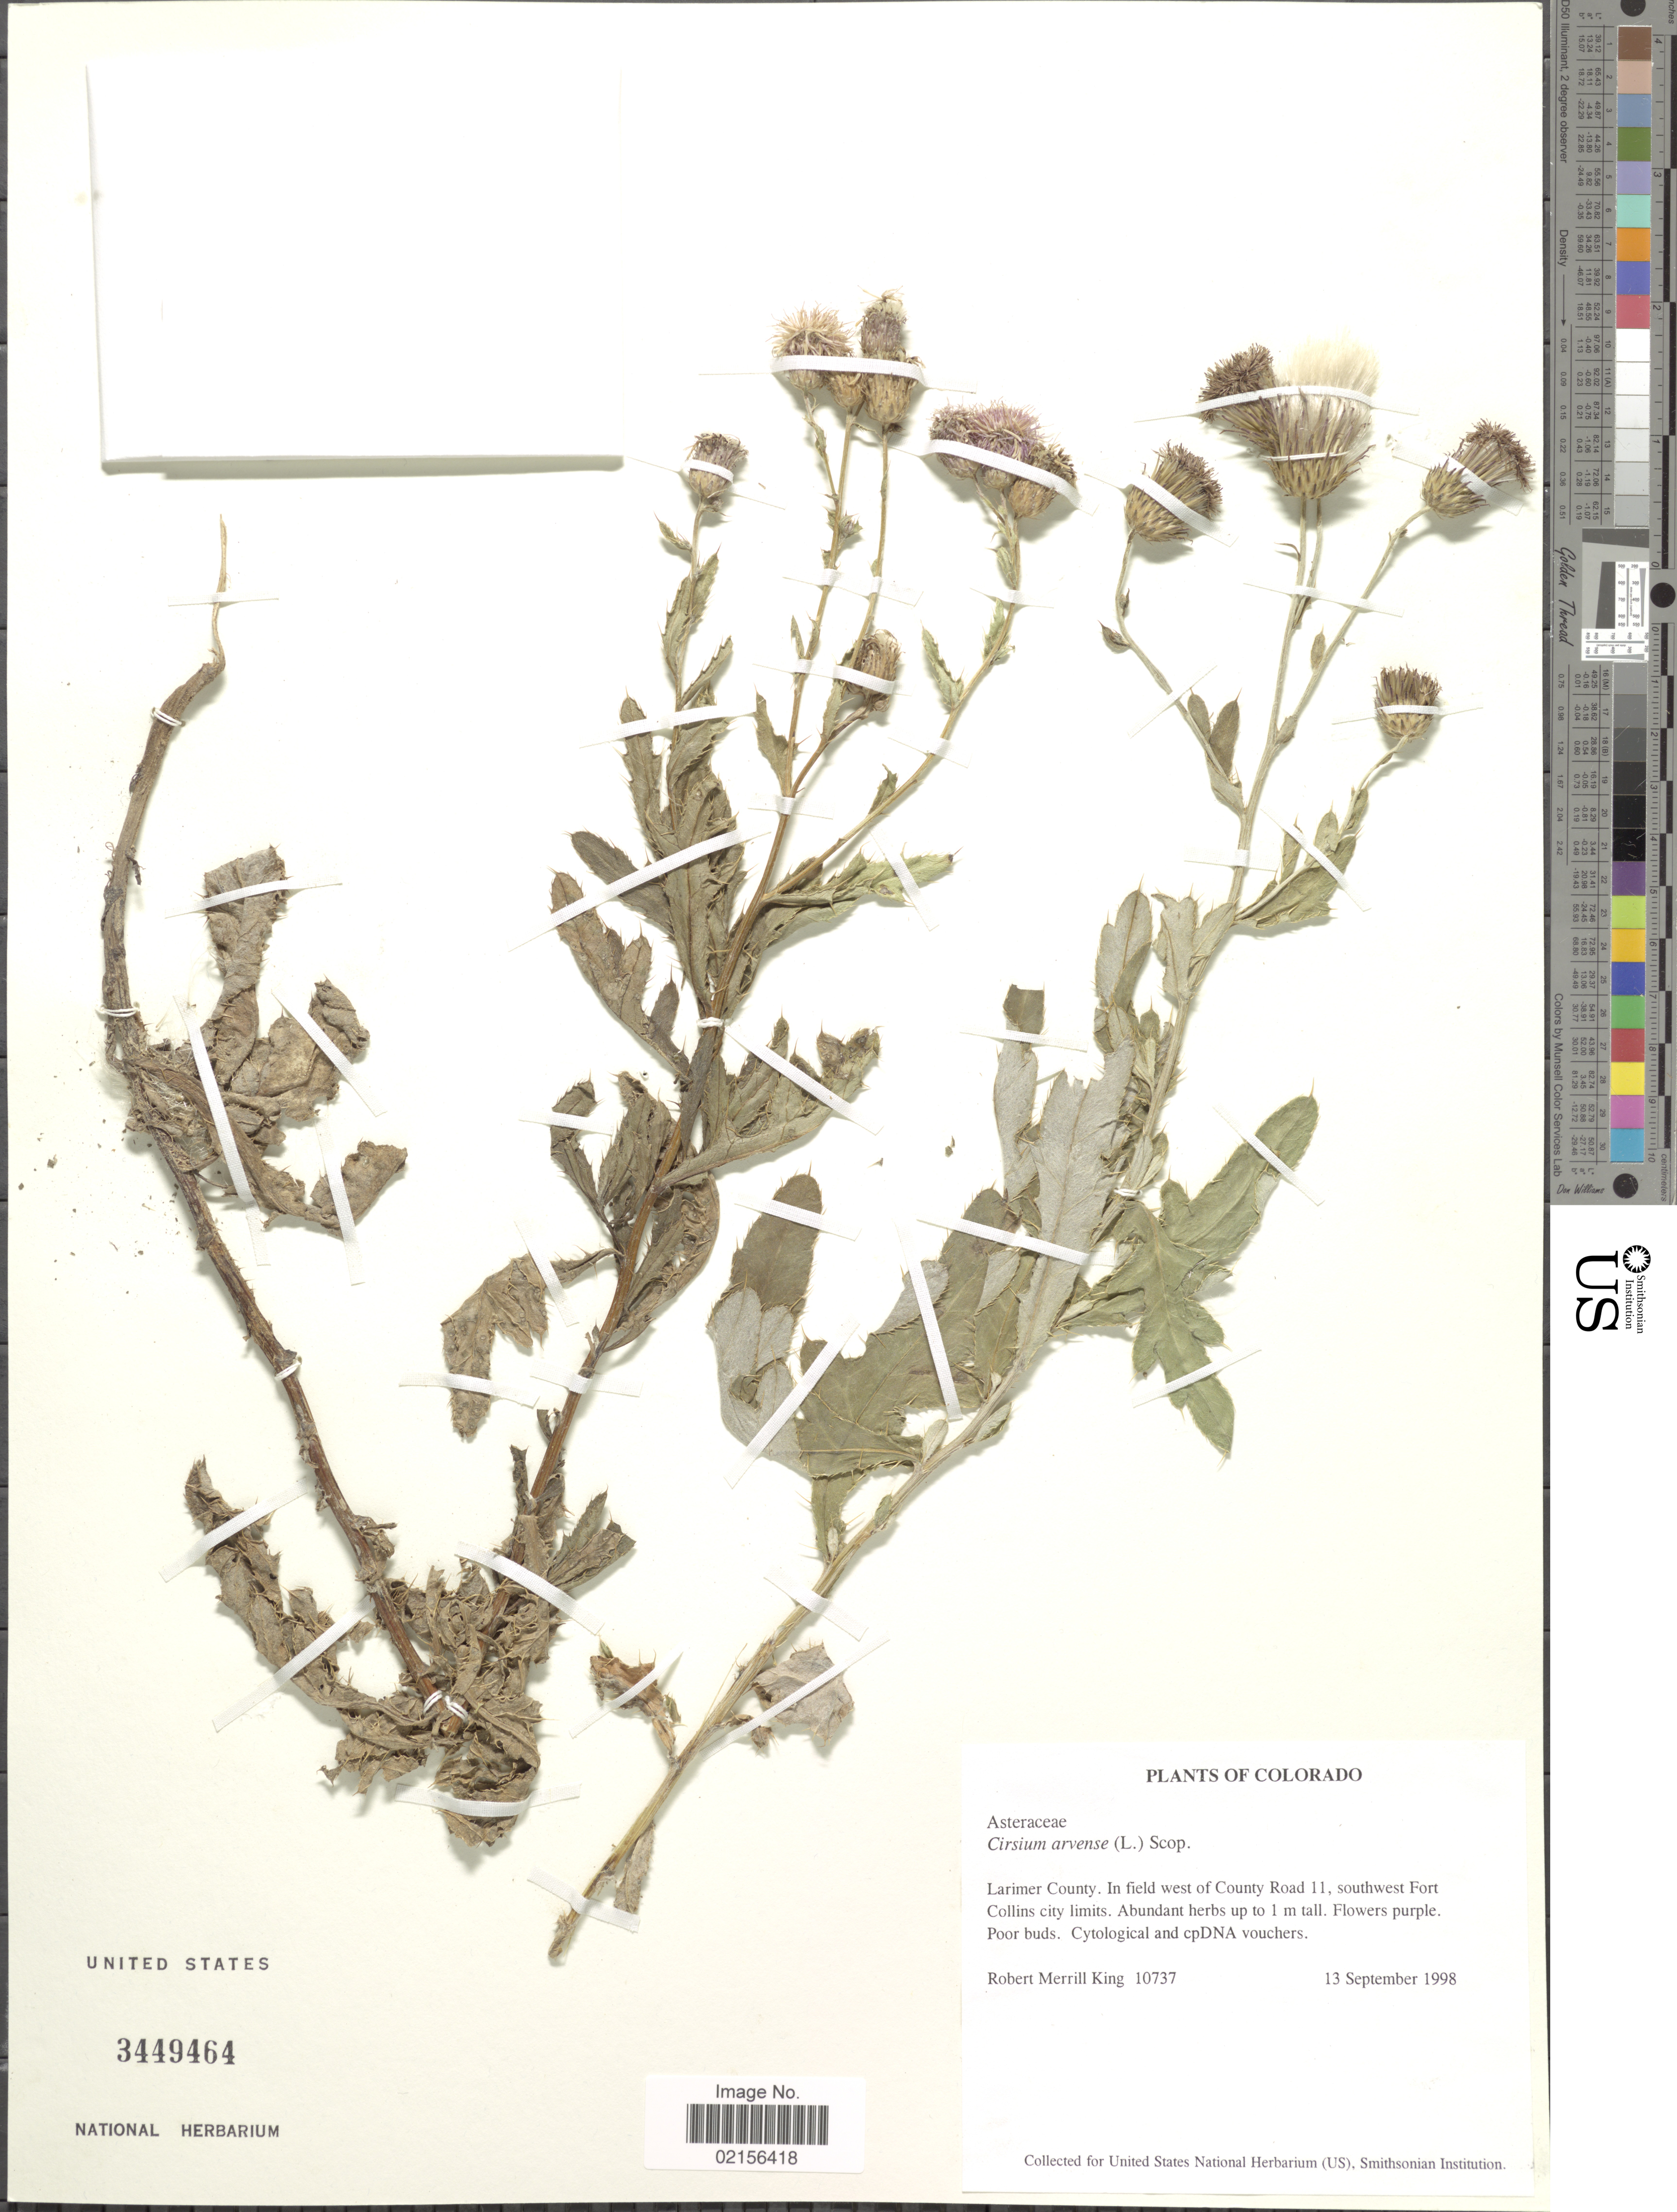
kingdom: Plantae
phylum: Tracheophyta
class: Magnoliopsida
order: Asterales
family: Asteraceae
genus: Cirsium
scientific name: Cirsium arvense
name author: (L.) Scop.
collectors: R. M. King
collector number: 10737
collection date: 1998-09-13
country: United States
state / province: Colorado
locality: Larimer County, In field west of County Road 11, southwest Fort Collins city limits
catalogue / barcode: US 3449464